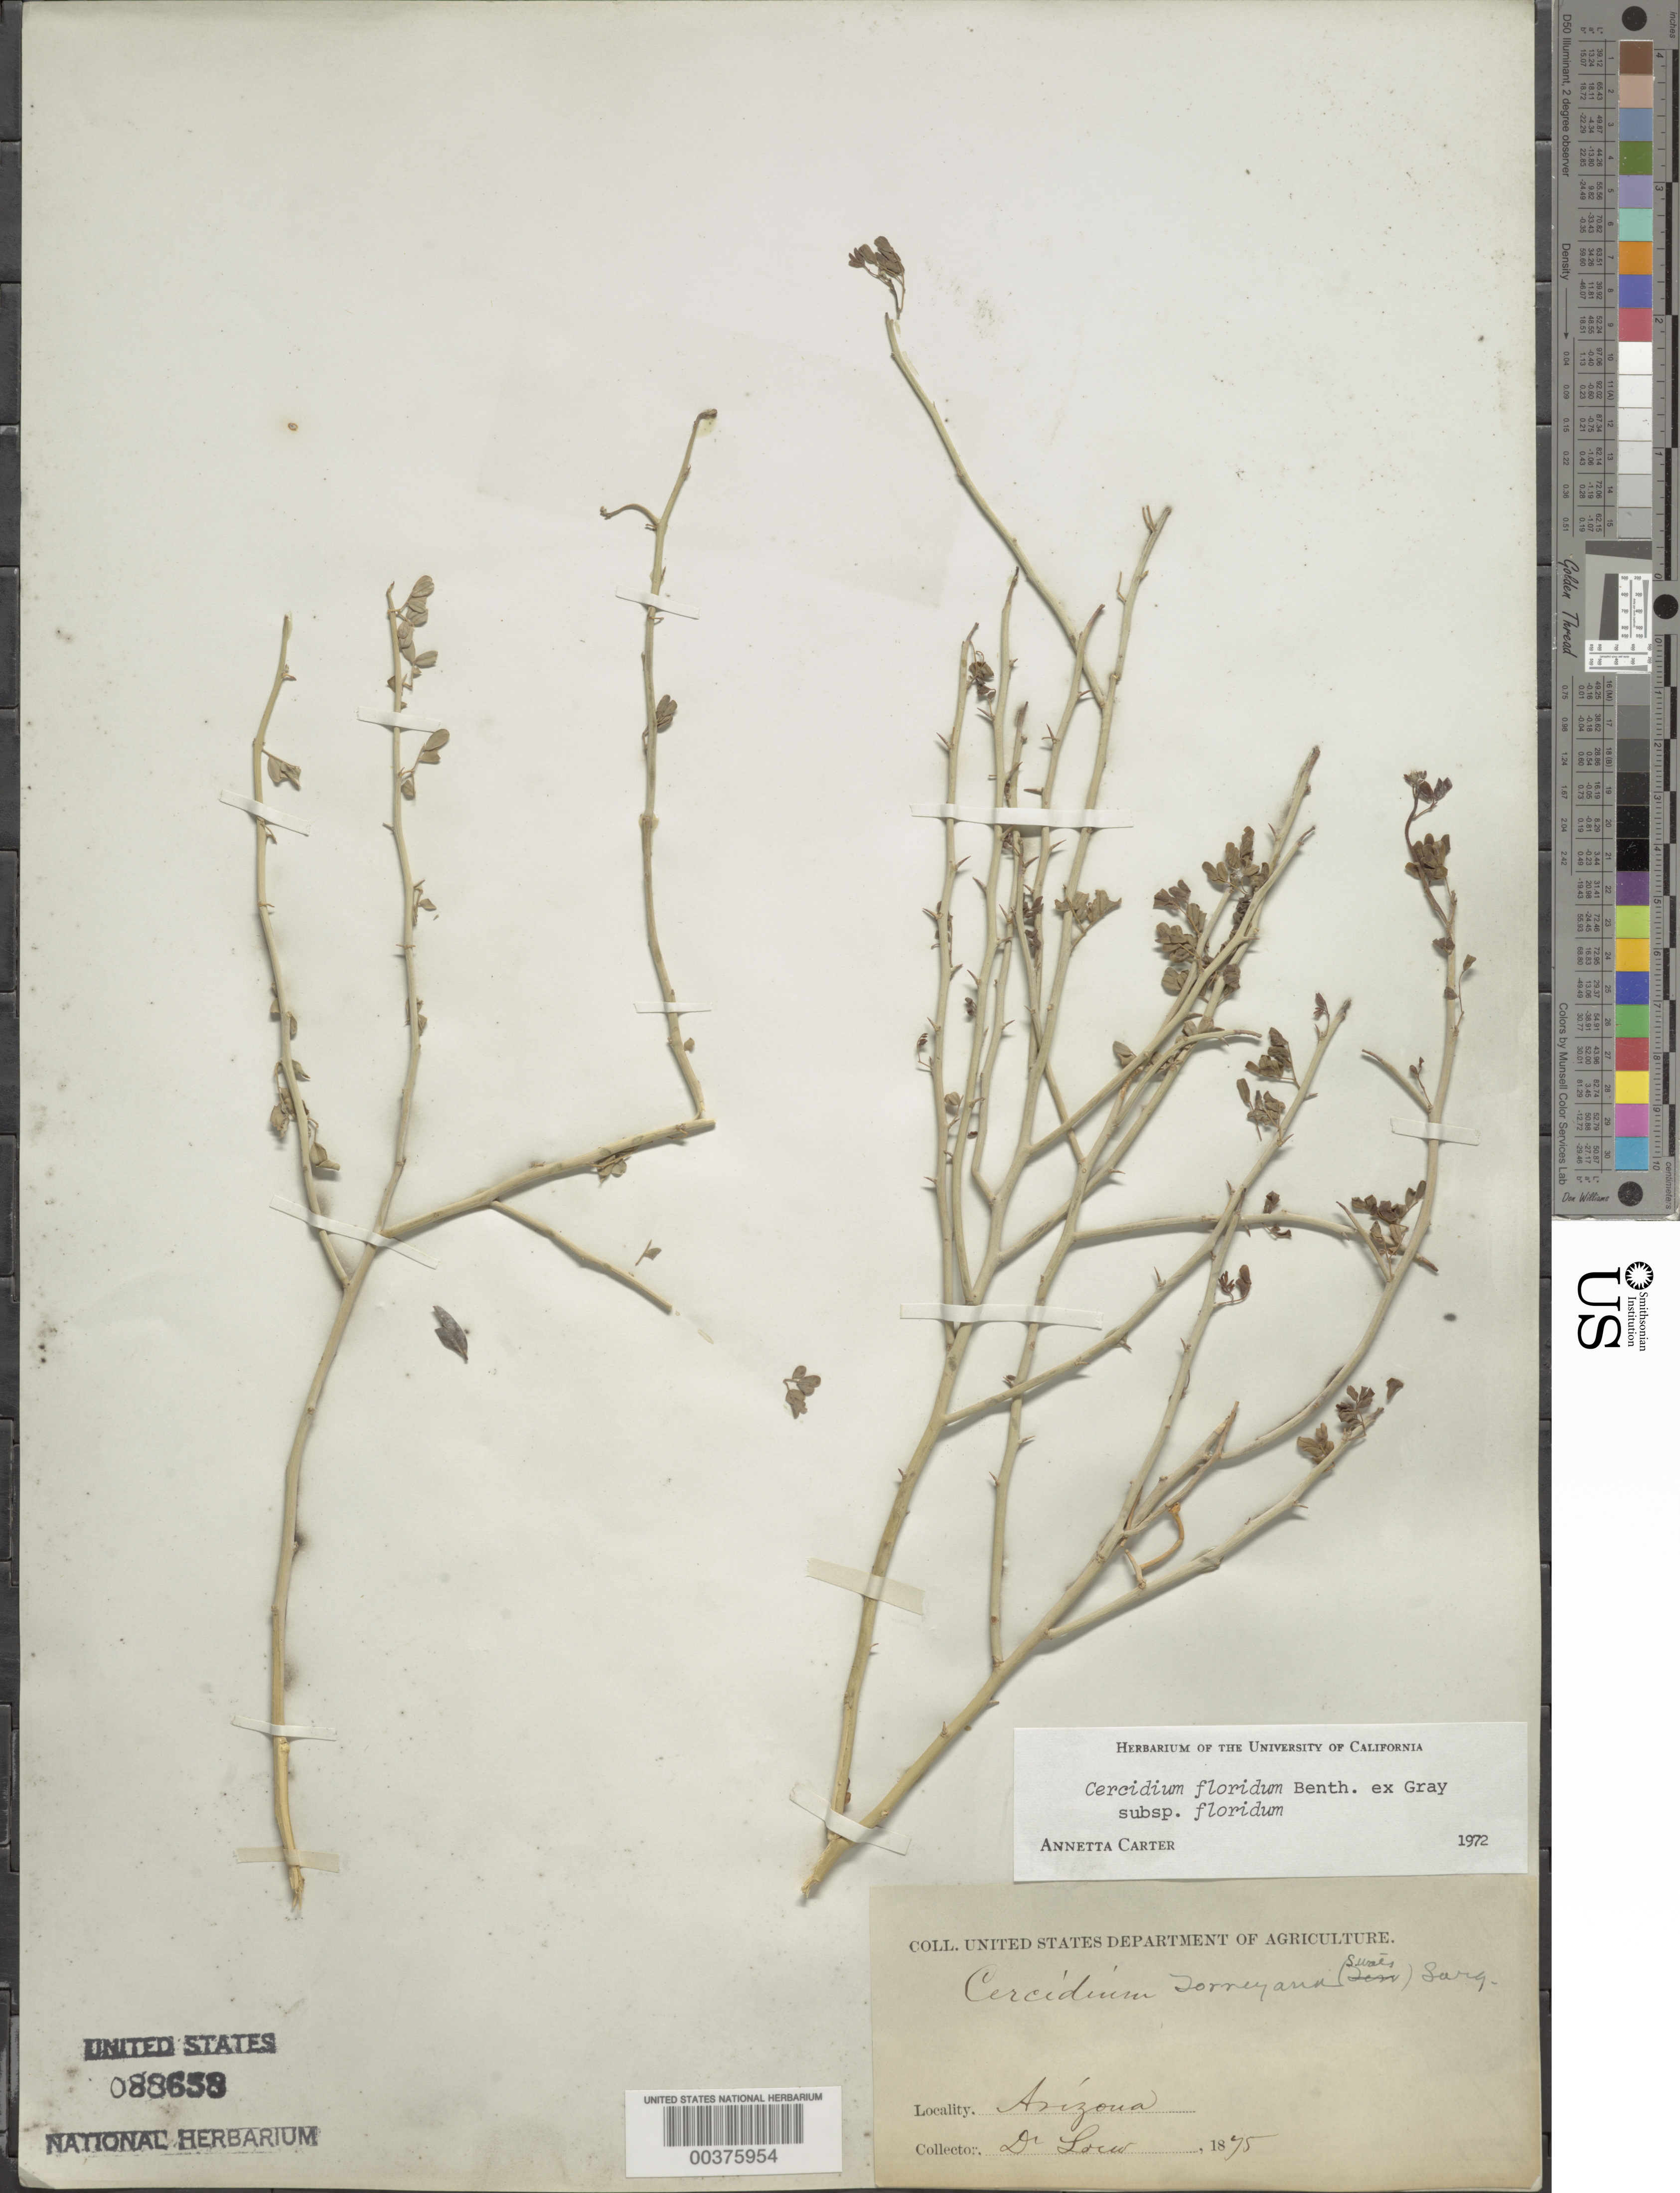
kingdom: Plantae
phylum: Tracheophyta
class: Magnoliopsida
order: Fabales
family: Fabaceae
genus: Parkinsonia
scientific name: Parkinsonia florida subsp. florida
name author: (Benth. ex A. Gray) S. Watson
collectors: O. Loew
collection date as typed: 1875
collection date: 1875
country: United States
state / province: Arizona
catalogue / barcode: US 88658